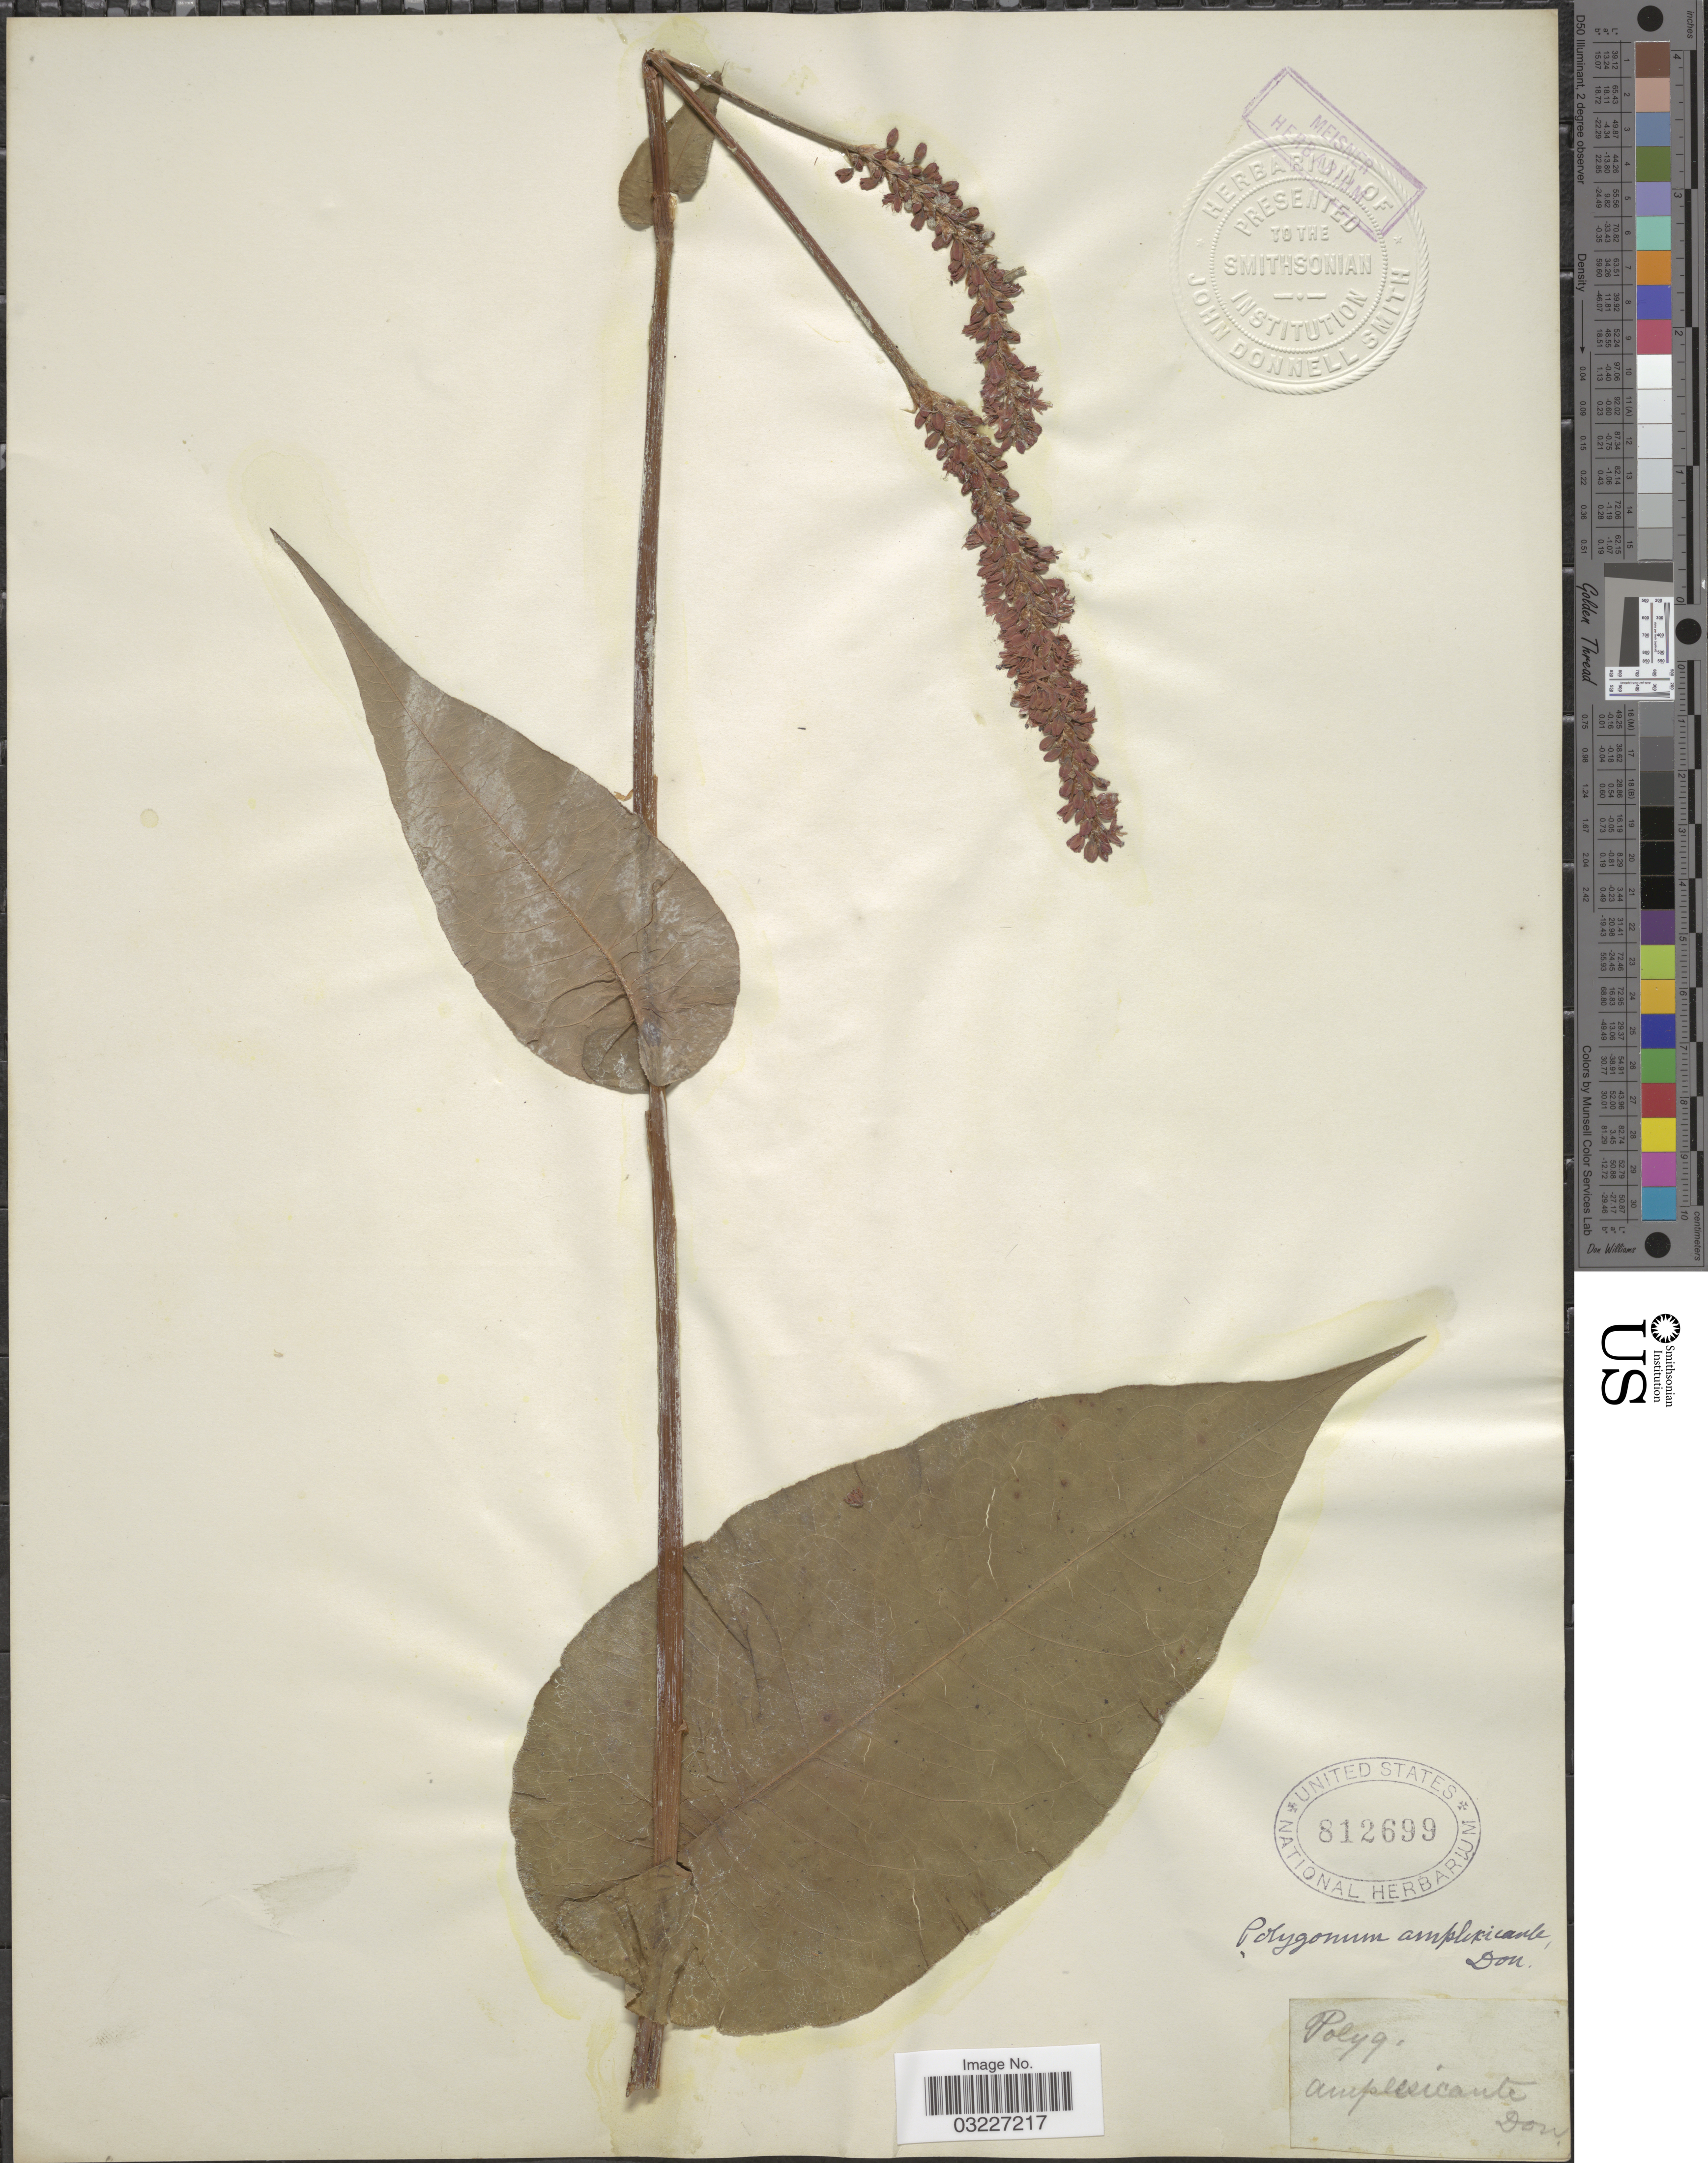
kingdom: Plantae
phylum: Tracheophyta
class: Magnoliopsida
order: Caryophyllales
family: Polygonaceae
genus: Bistorta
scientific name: Bistorta amplexicaulis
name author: (D. Don) Greene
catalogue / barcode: US 812699